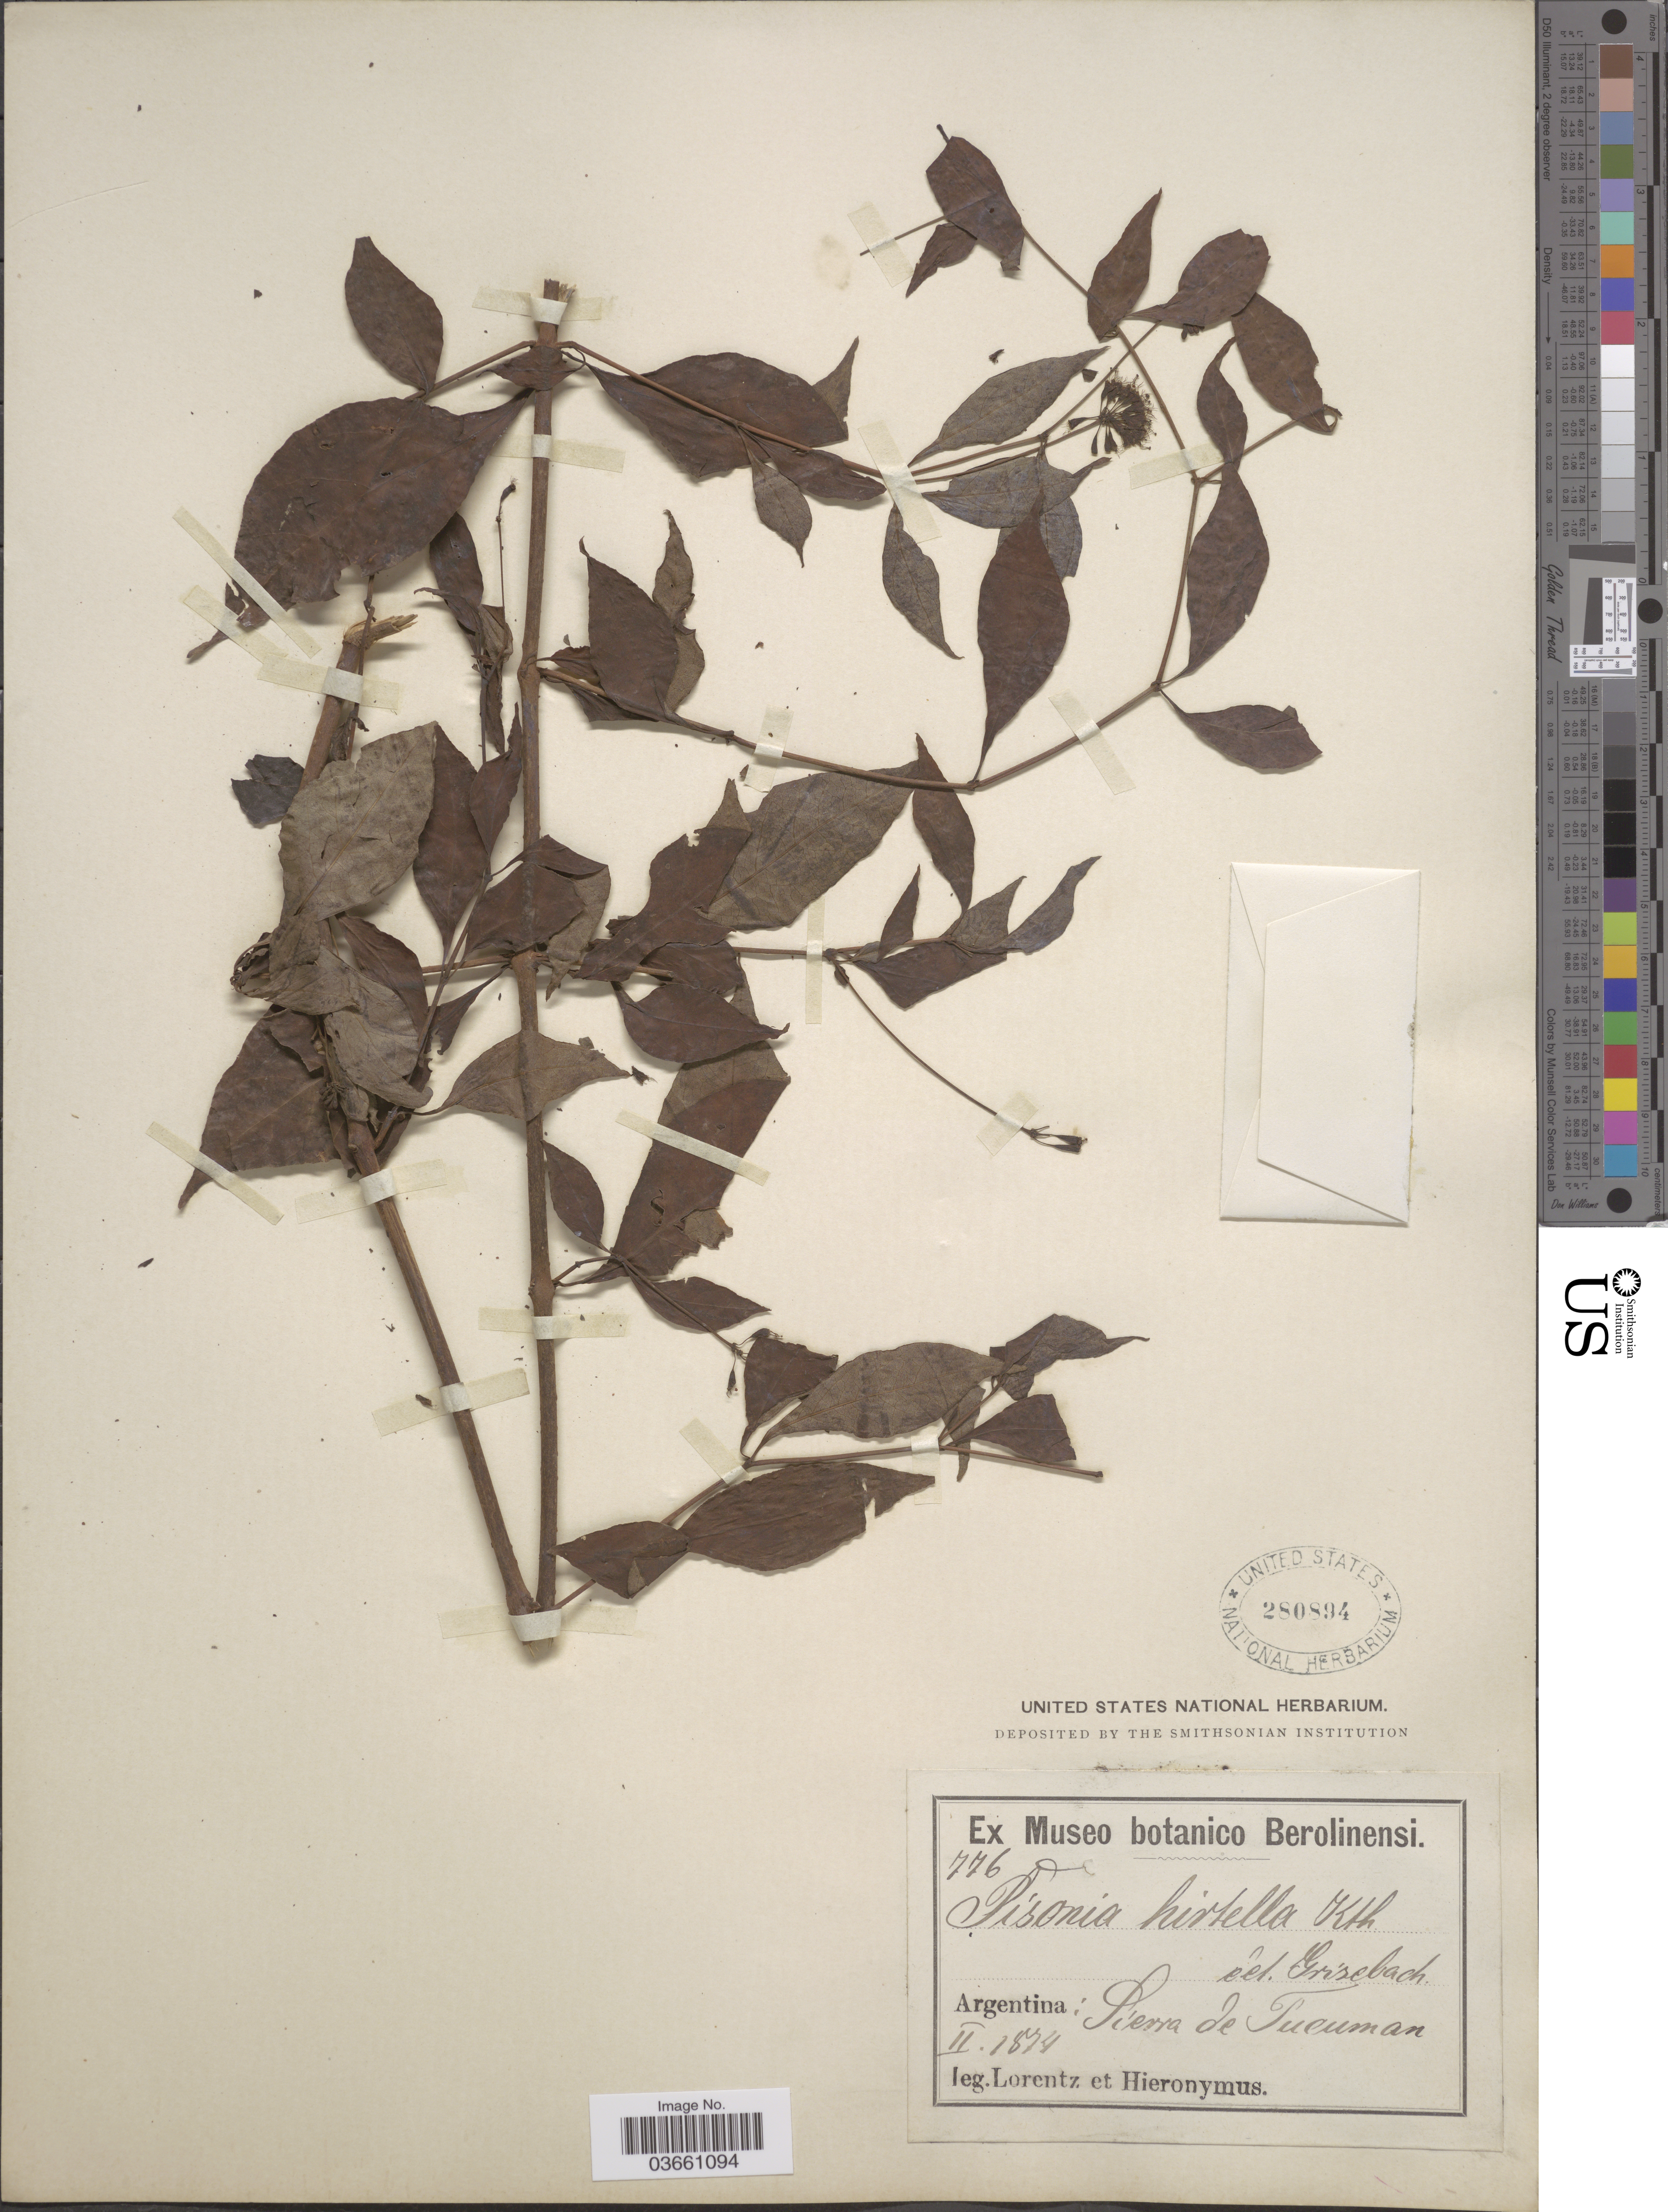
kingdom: Plantae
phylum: Tracheophyta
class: Magnoliopsida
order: Caryophyllales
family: Nyctaginaceae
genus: Pisoniella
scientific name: Pisoniella arborescens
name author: (Lag. & Rodr.) Standl.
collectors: -. Lorentz & -. Hieronymus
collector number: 776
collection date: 1874-02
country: Argentina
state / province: Tucuman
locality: Sierra de Tucuman.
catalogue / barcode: US 280894